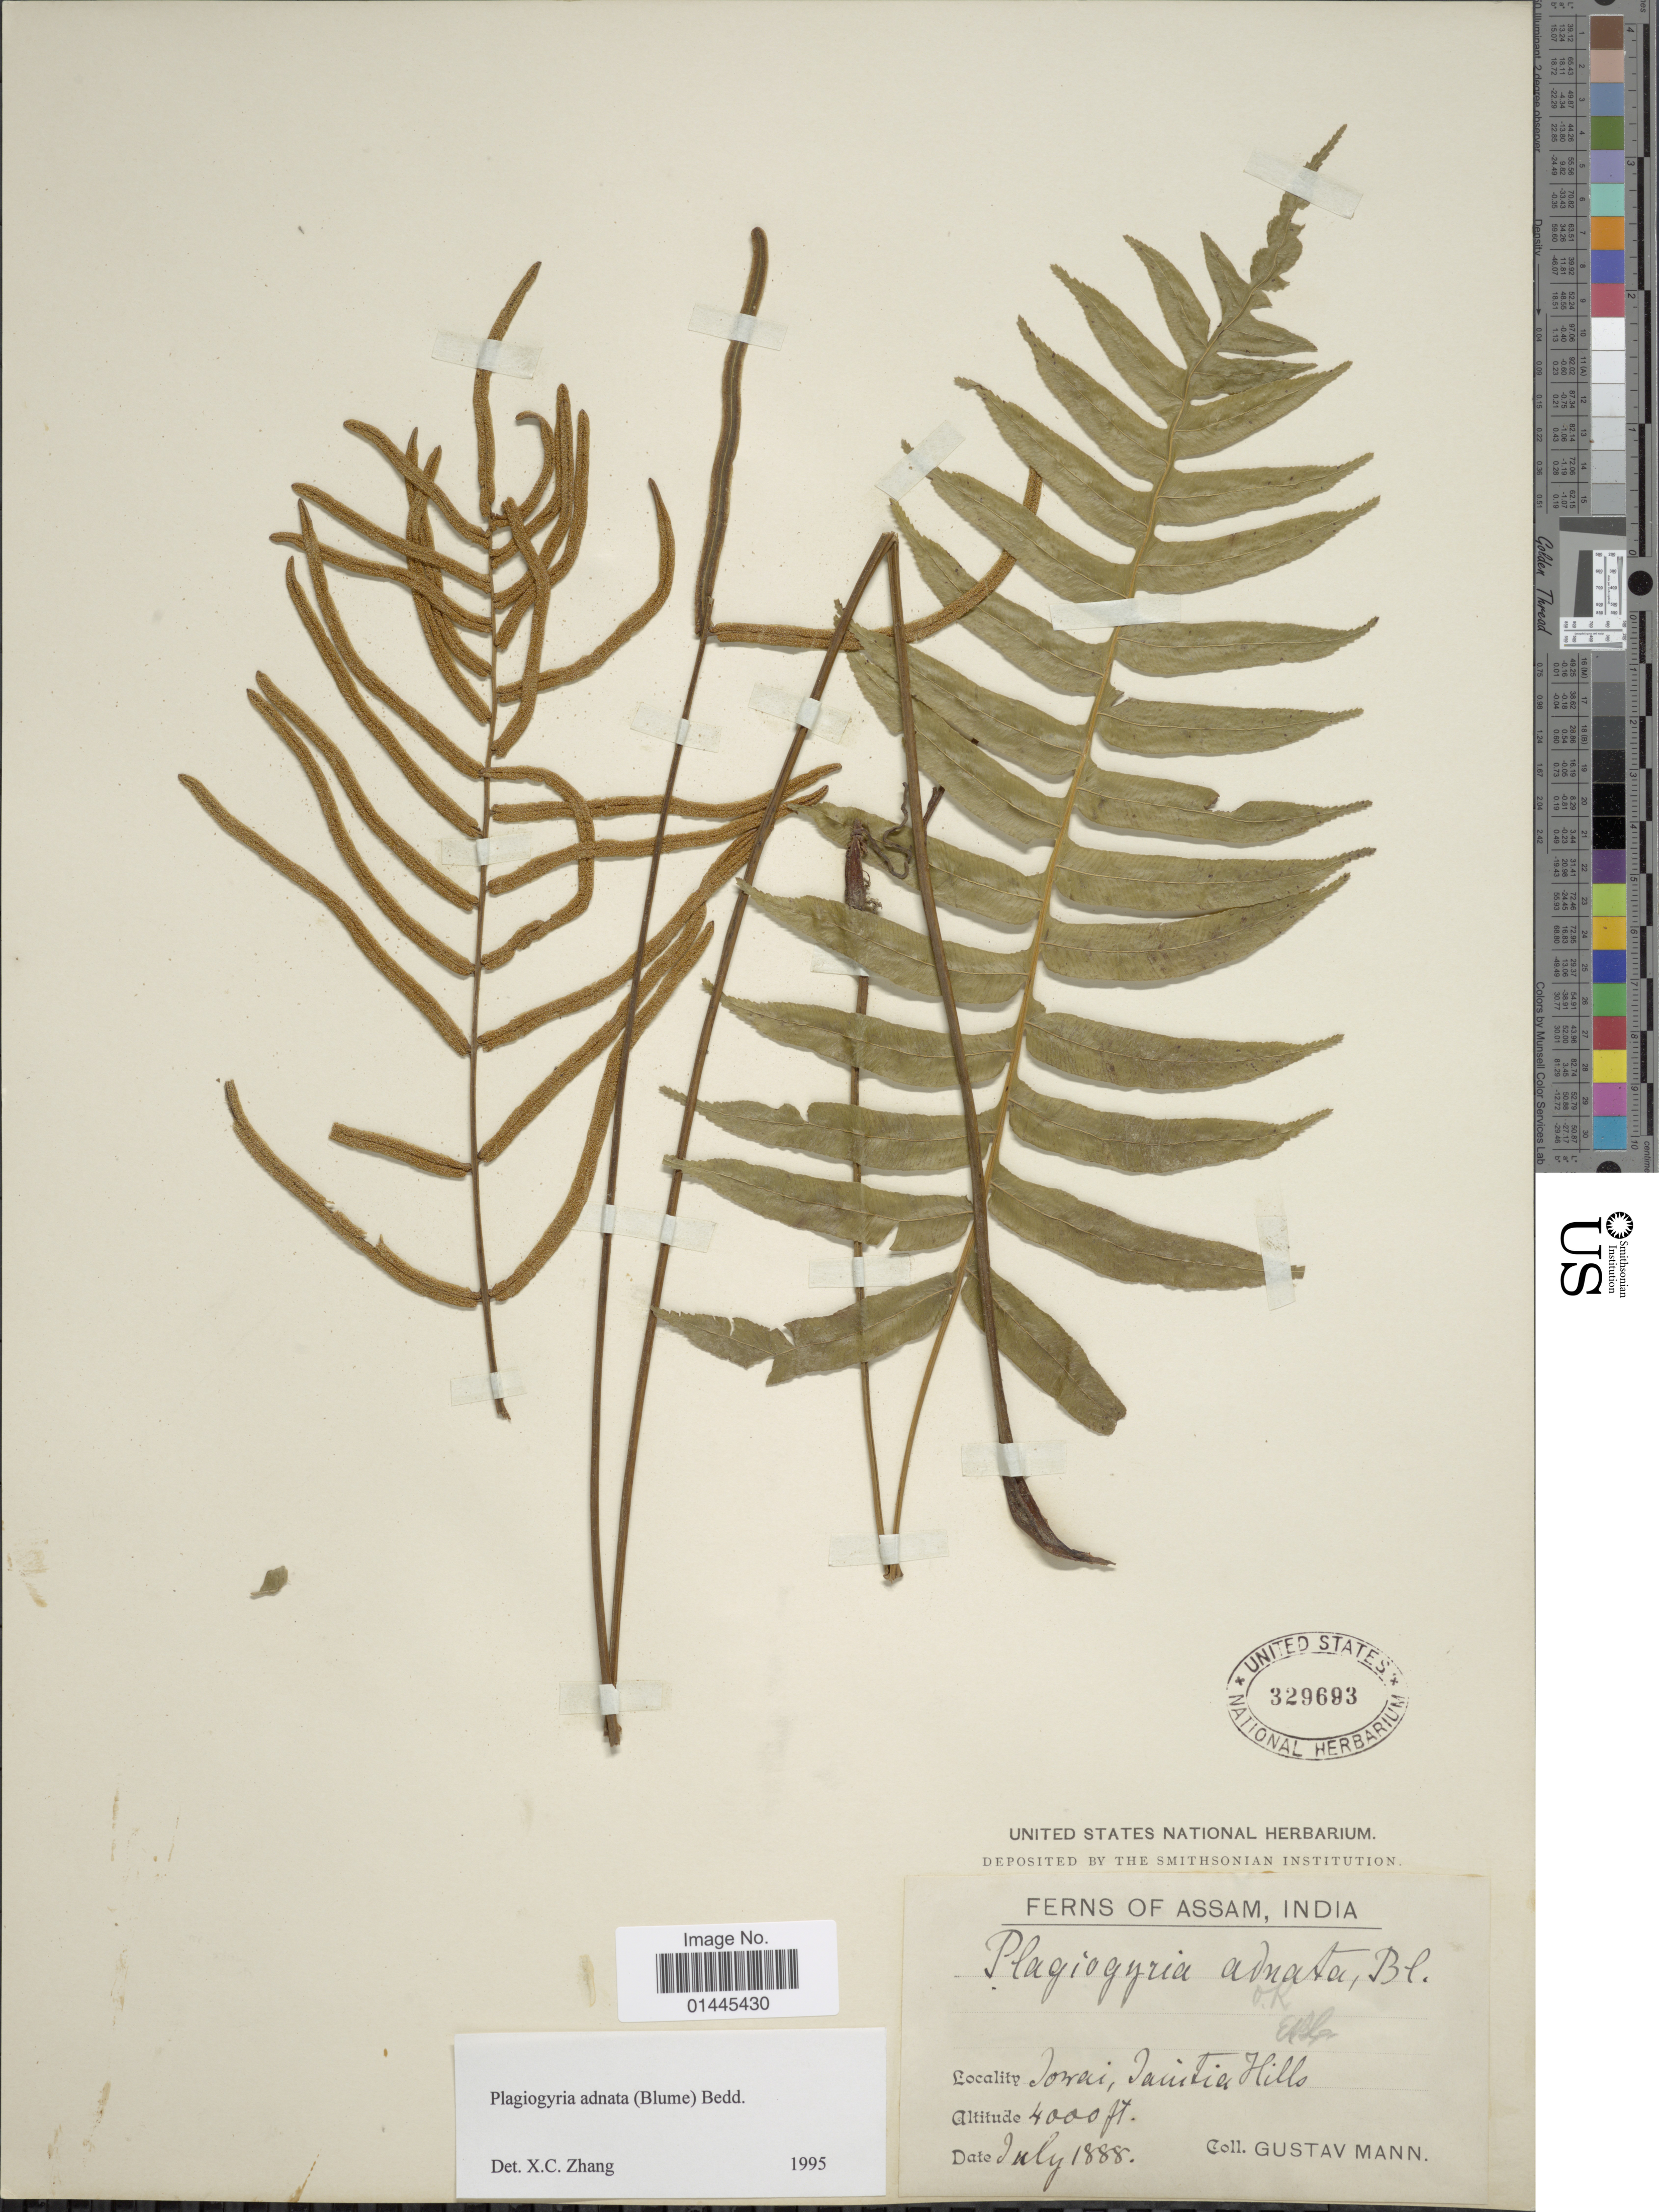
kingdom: Plantae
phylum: Tracheophyta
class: Polypodiopsida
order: Cyatheales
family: Plagiogyriaceae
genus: Plagiogyria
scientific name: Plagiogyria pycnophylla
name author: (Kunze) Mett.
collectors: G. Mann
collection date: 1888-07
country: India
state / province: Meghalaya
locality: Jowai, Jaintia Hills. Assam.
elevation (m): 1219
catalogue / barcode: US 329693